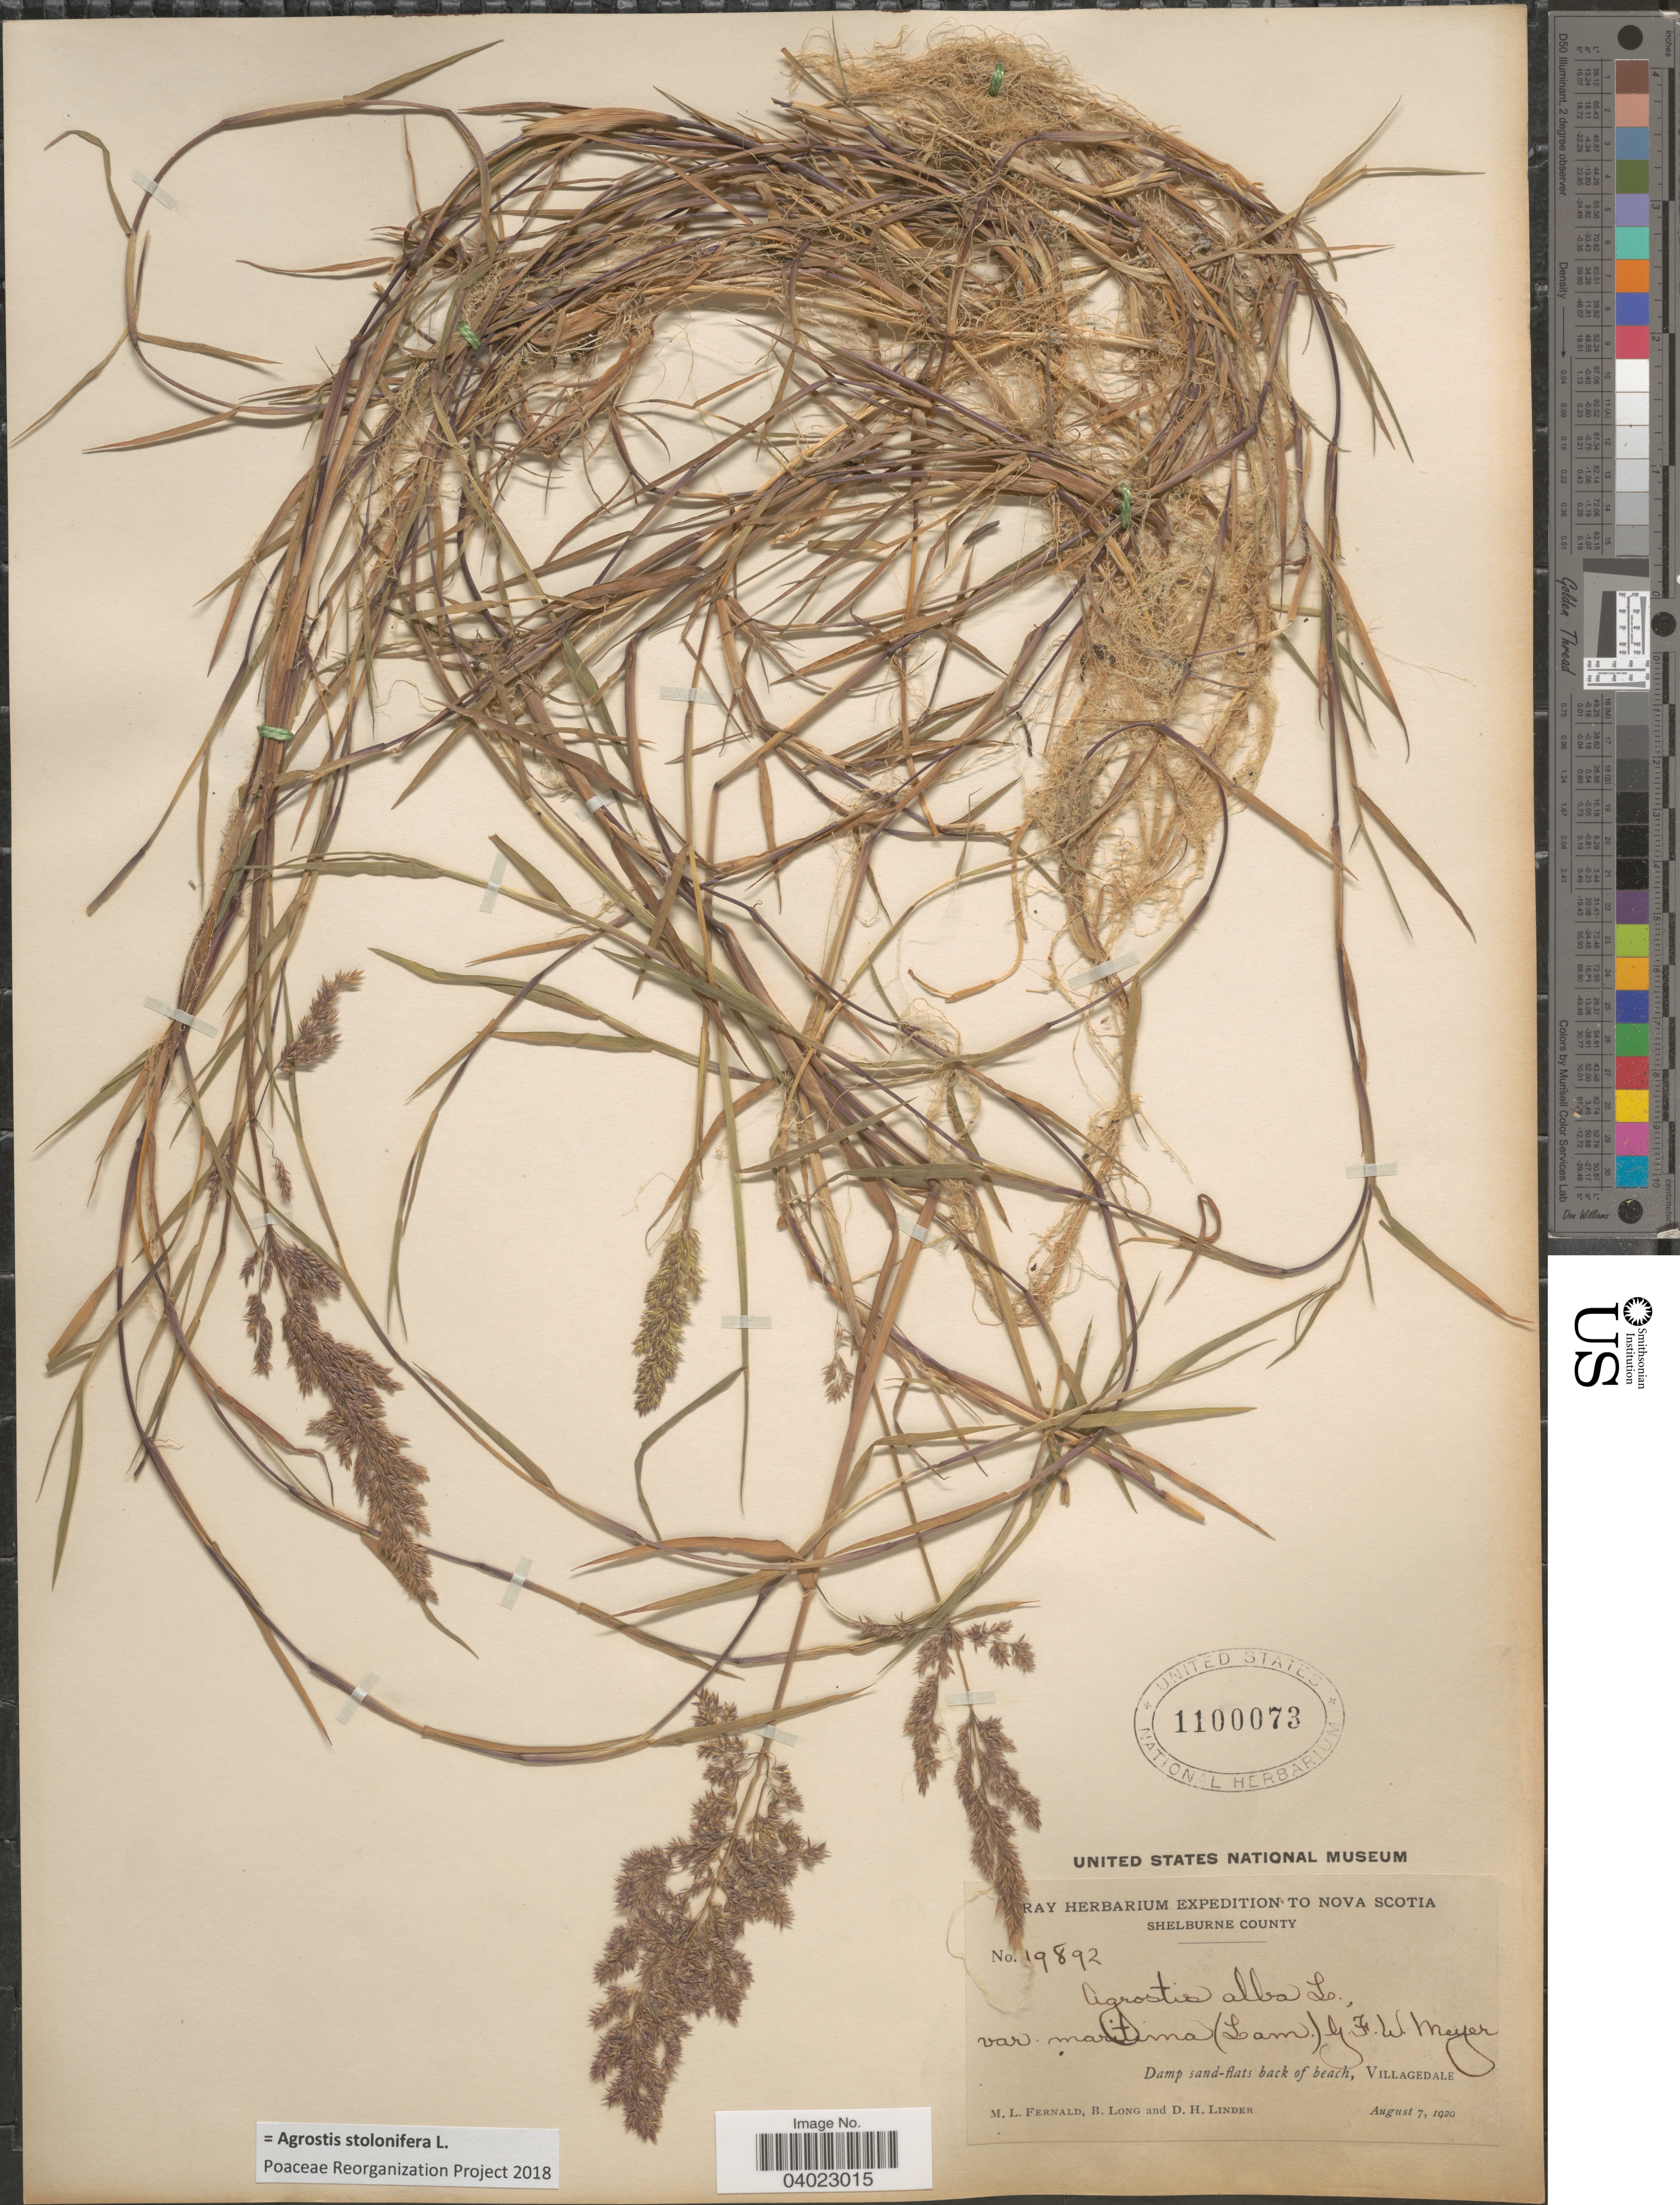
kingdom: Plantae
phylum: Tracheophyta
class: Liliopsida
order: Poales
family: Poaceae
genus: Agrostis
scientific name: Agrostis stolonifera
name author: L.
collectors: M. L. Fernald, B. Long & D. Linder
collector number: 19892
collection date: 1920-08-07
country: Canada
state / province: Nova Scotia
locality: Shelburne County. Damp sand-flats back of beach, Villagedale.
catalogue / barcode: US 1100073